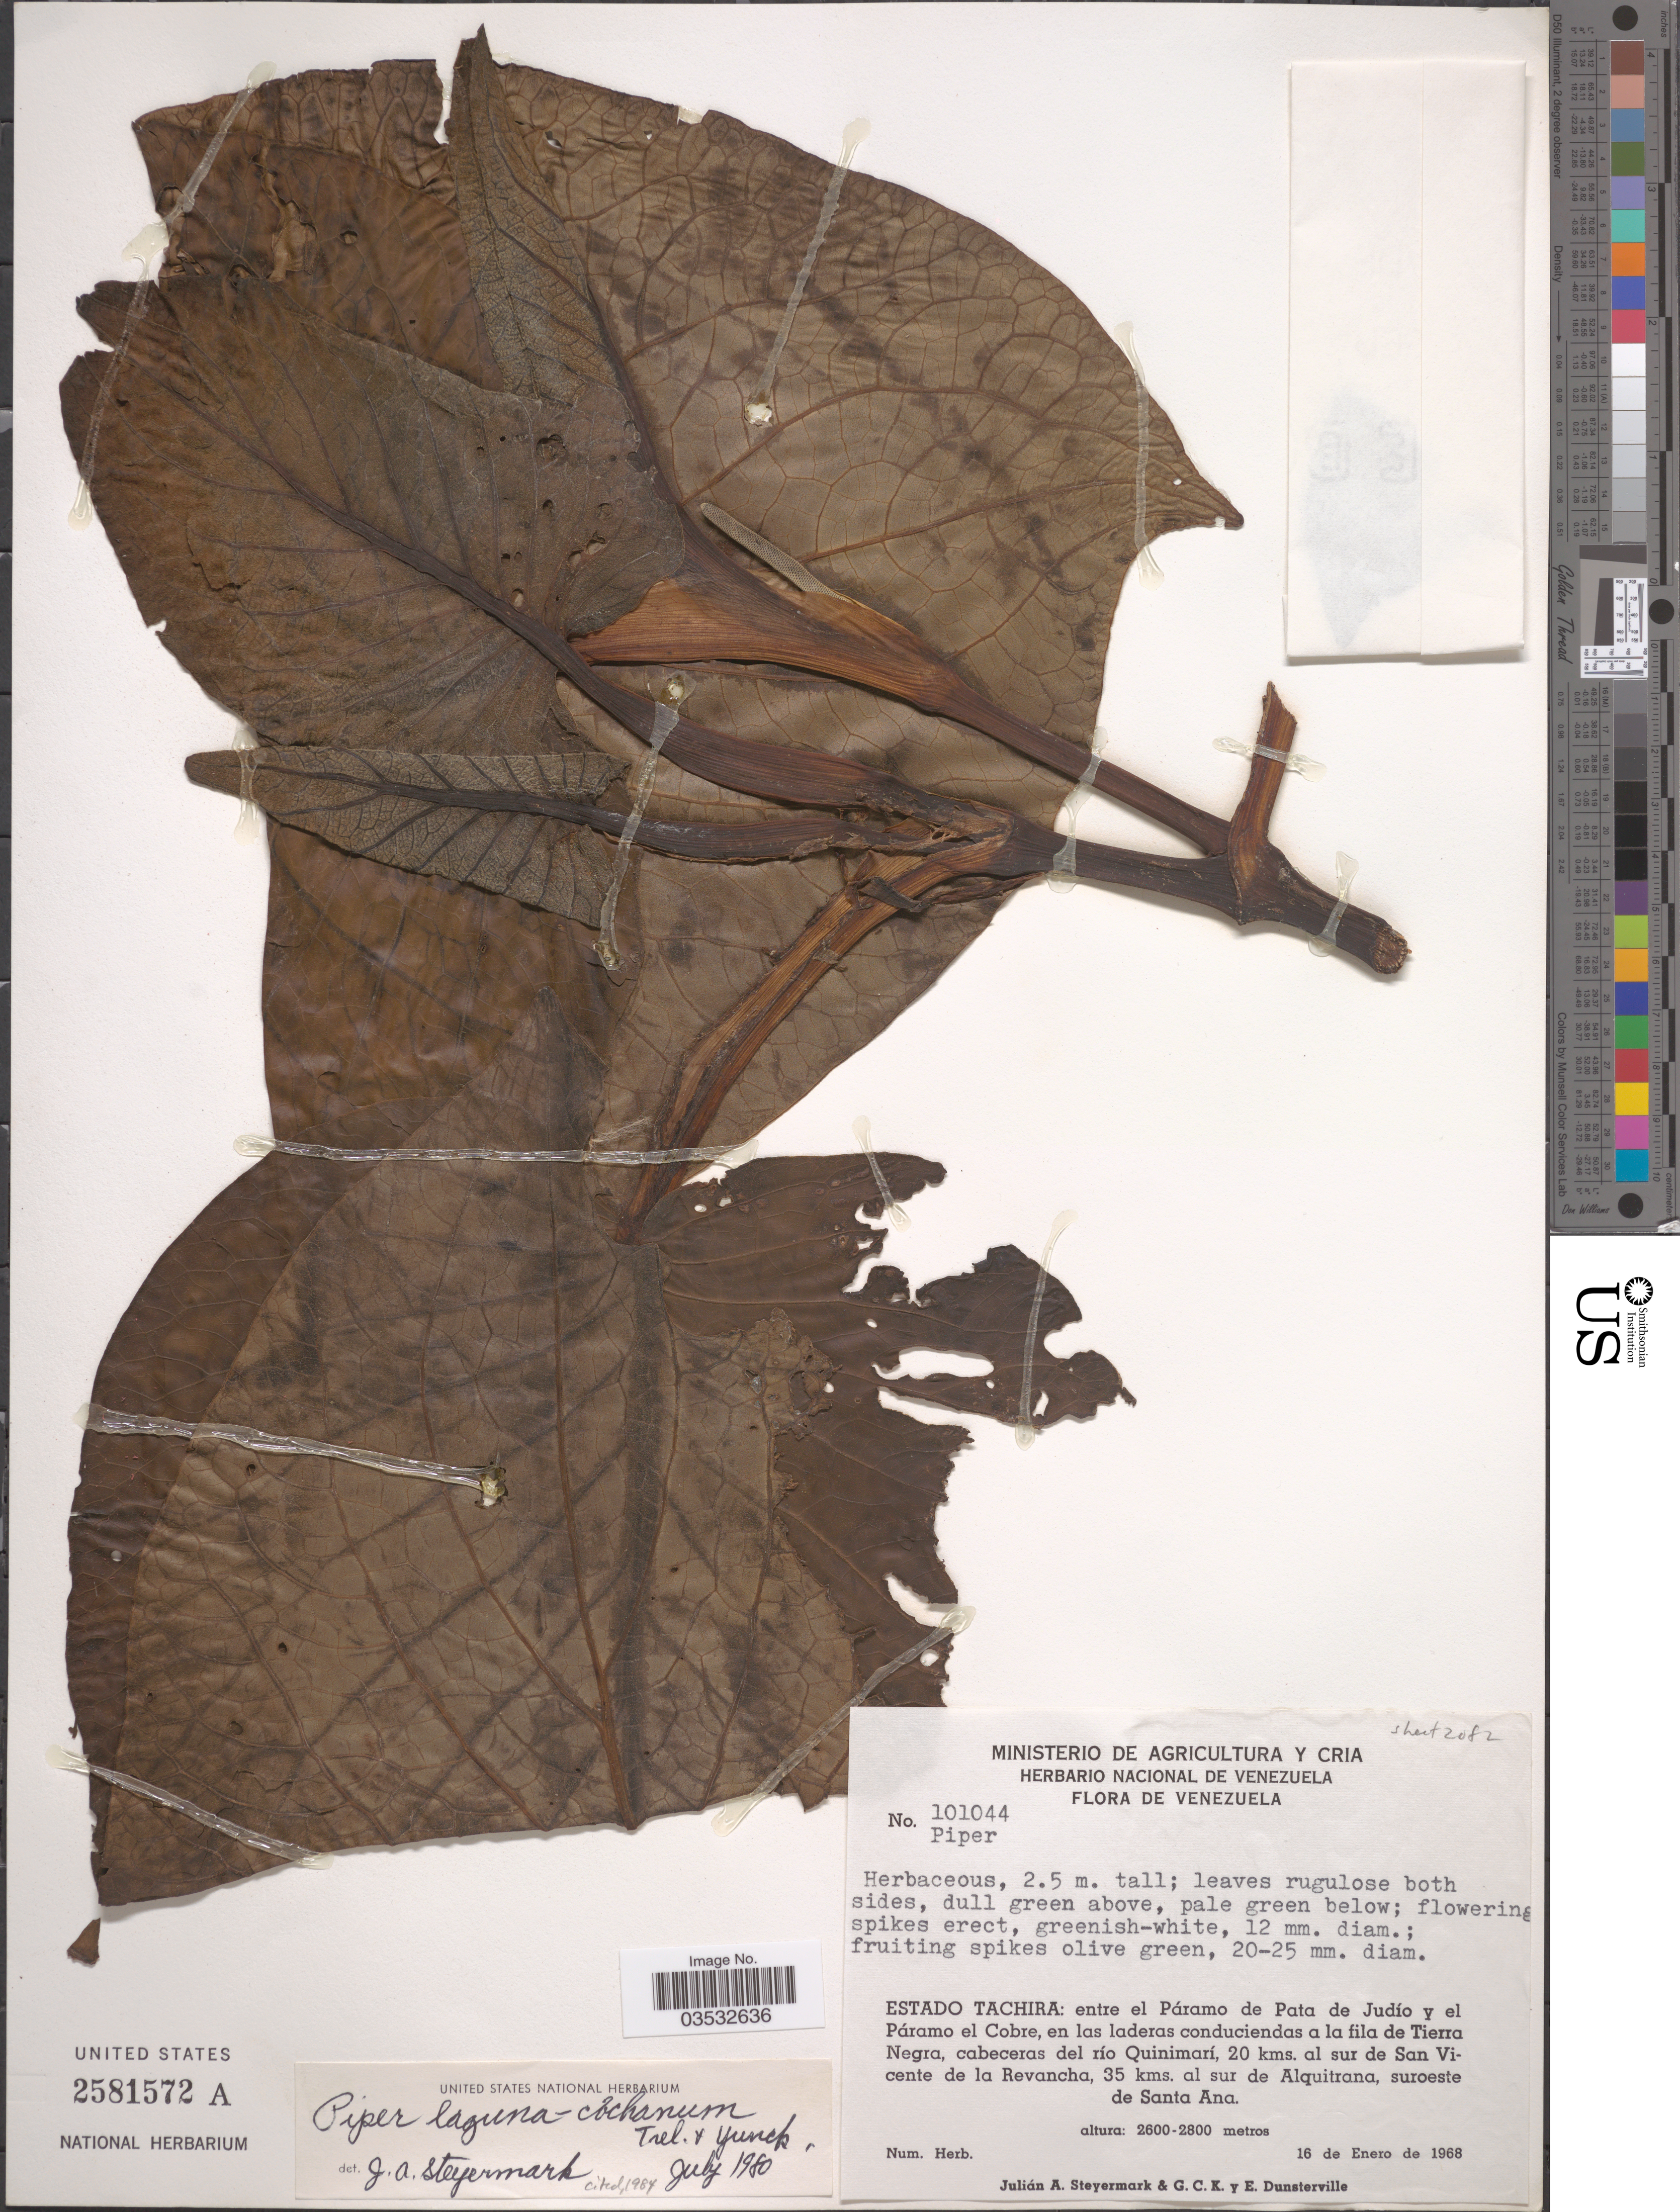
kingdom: Plantae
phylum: Tracheophyta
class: Magnoliopsida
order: Piperales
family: Piperaceae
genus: Piper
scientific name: Piper laguna-cochanum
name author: Trel. & Yunck.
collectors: J. Steyermark, G. C. K. Dunsterville & E. Dunsterville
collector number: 101044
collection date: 1968-01-16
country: Venezuela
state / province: Tachira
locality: Entre el Páramo de Pata de Judío y el Páramo el Cobre, en las laderas conduciendas a la fila de Tierra Negra, cabeceras del río Quinimarí, 20 kms. al sur de San Vicente de la Revancha, 35 kms. al sur de Alquitrana, suroeste de Santa Ana.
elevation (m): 2600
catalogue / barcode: US 2581572A